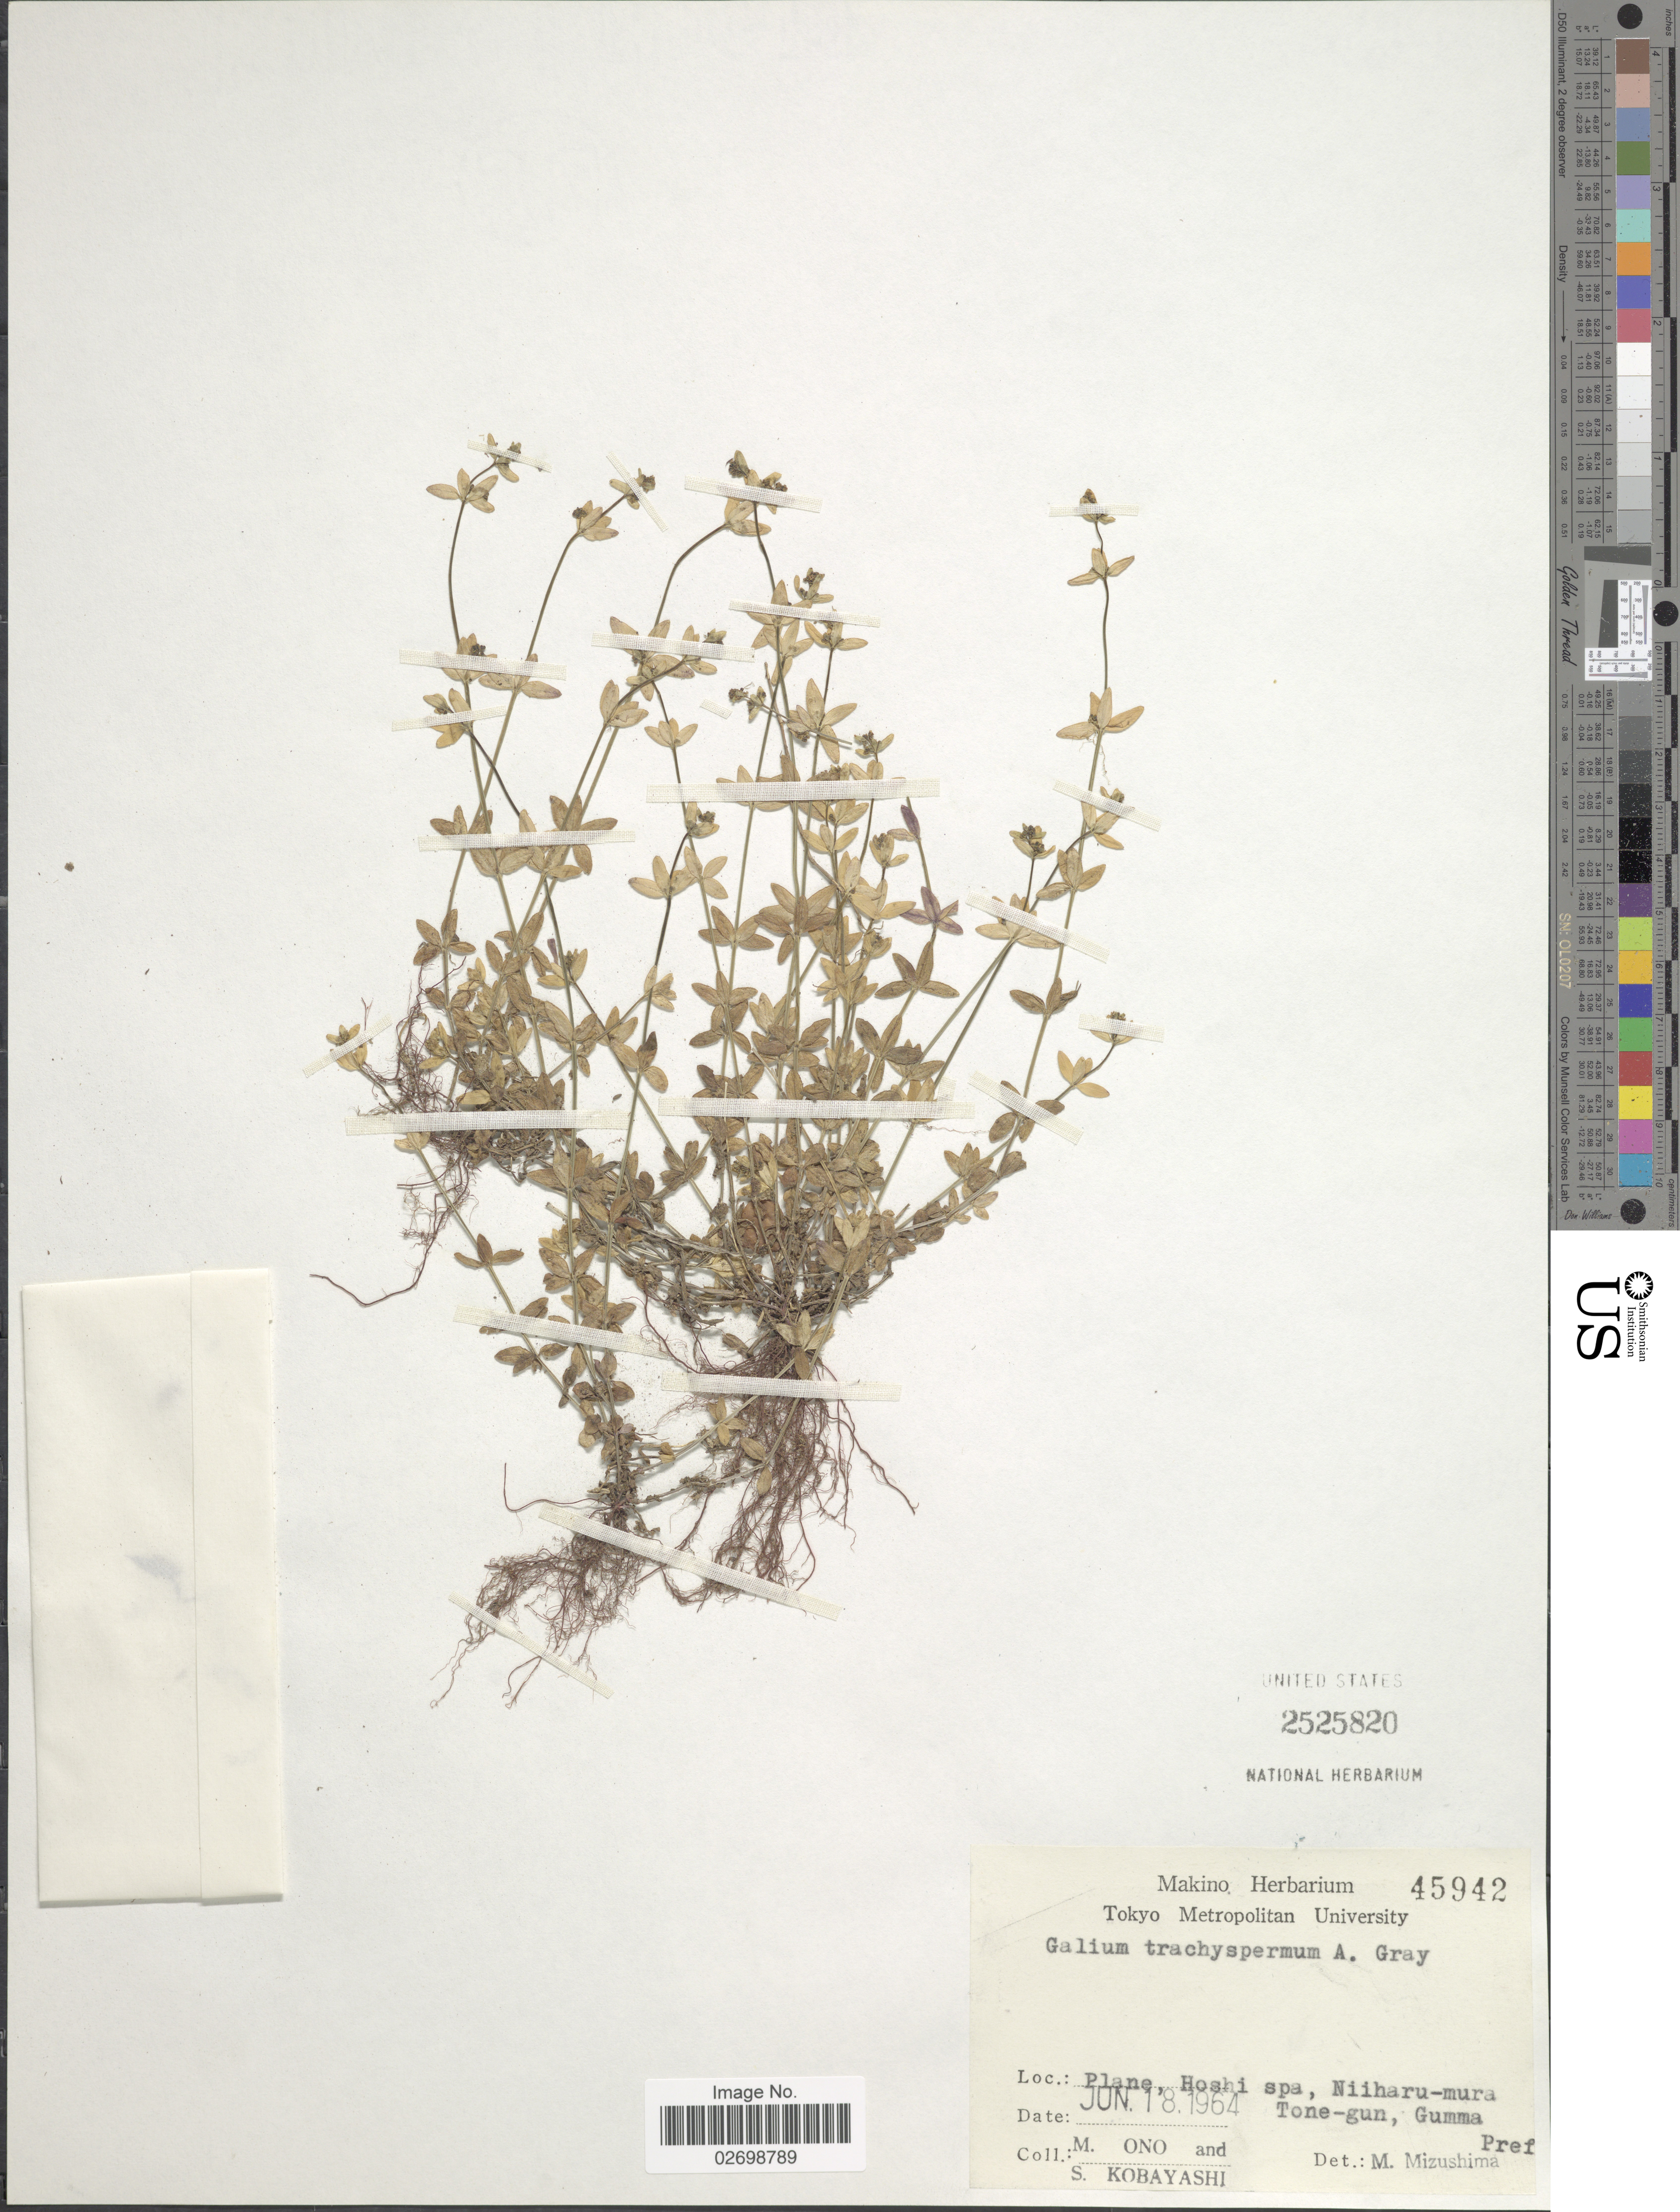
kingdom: Plantae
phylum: Tracheophyta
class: Magnoliopsida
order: Gentianales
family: Rubiaceae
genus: Galium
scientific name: Galium trachyspermum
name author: A. Gray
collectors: M. Ono & S. Kobayashi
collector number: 45942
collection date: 1964-06-18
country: Japan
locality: Plane, Hoshi spa, Niiharu-mura, Tone-gun, Gumma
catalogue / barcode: US 2525820